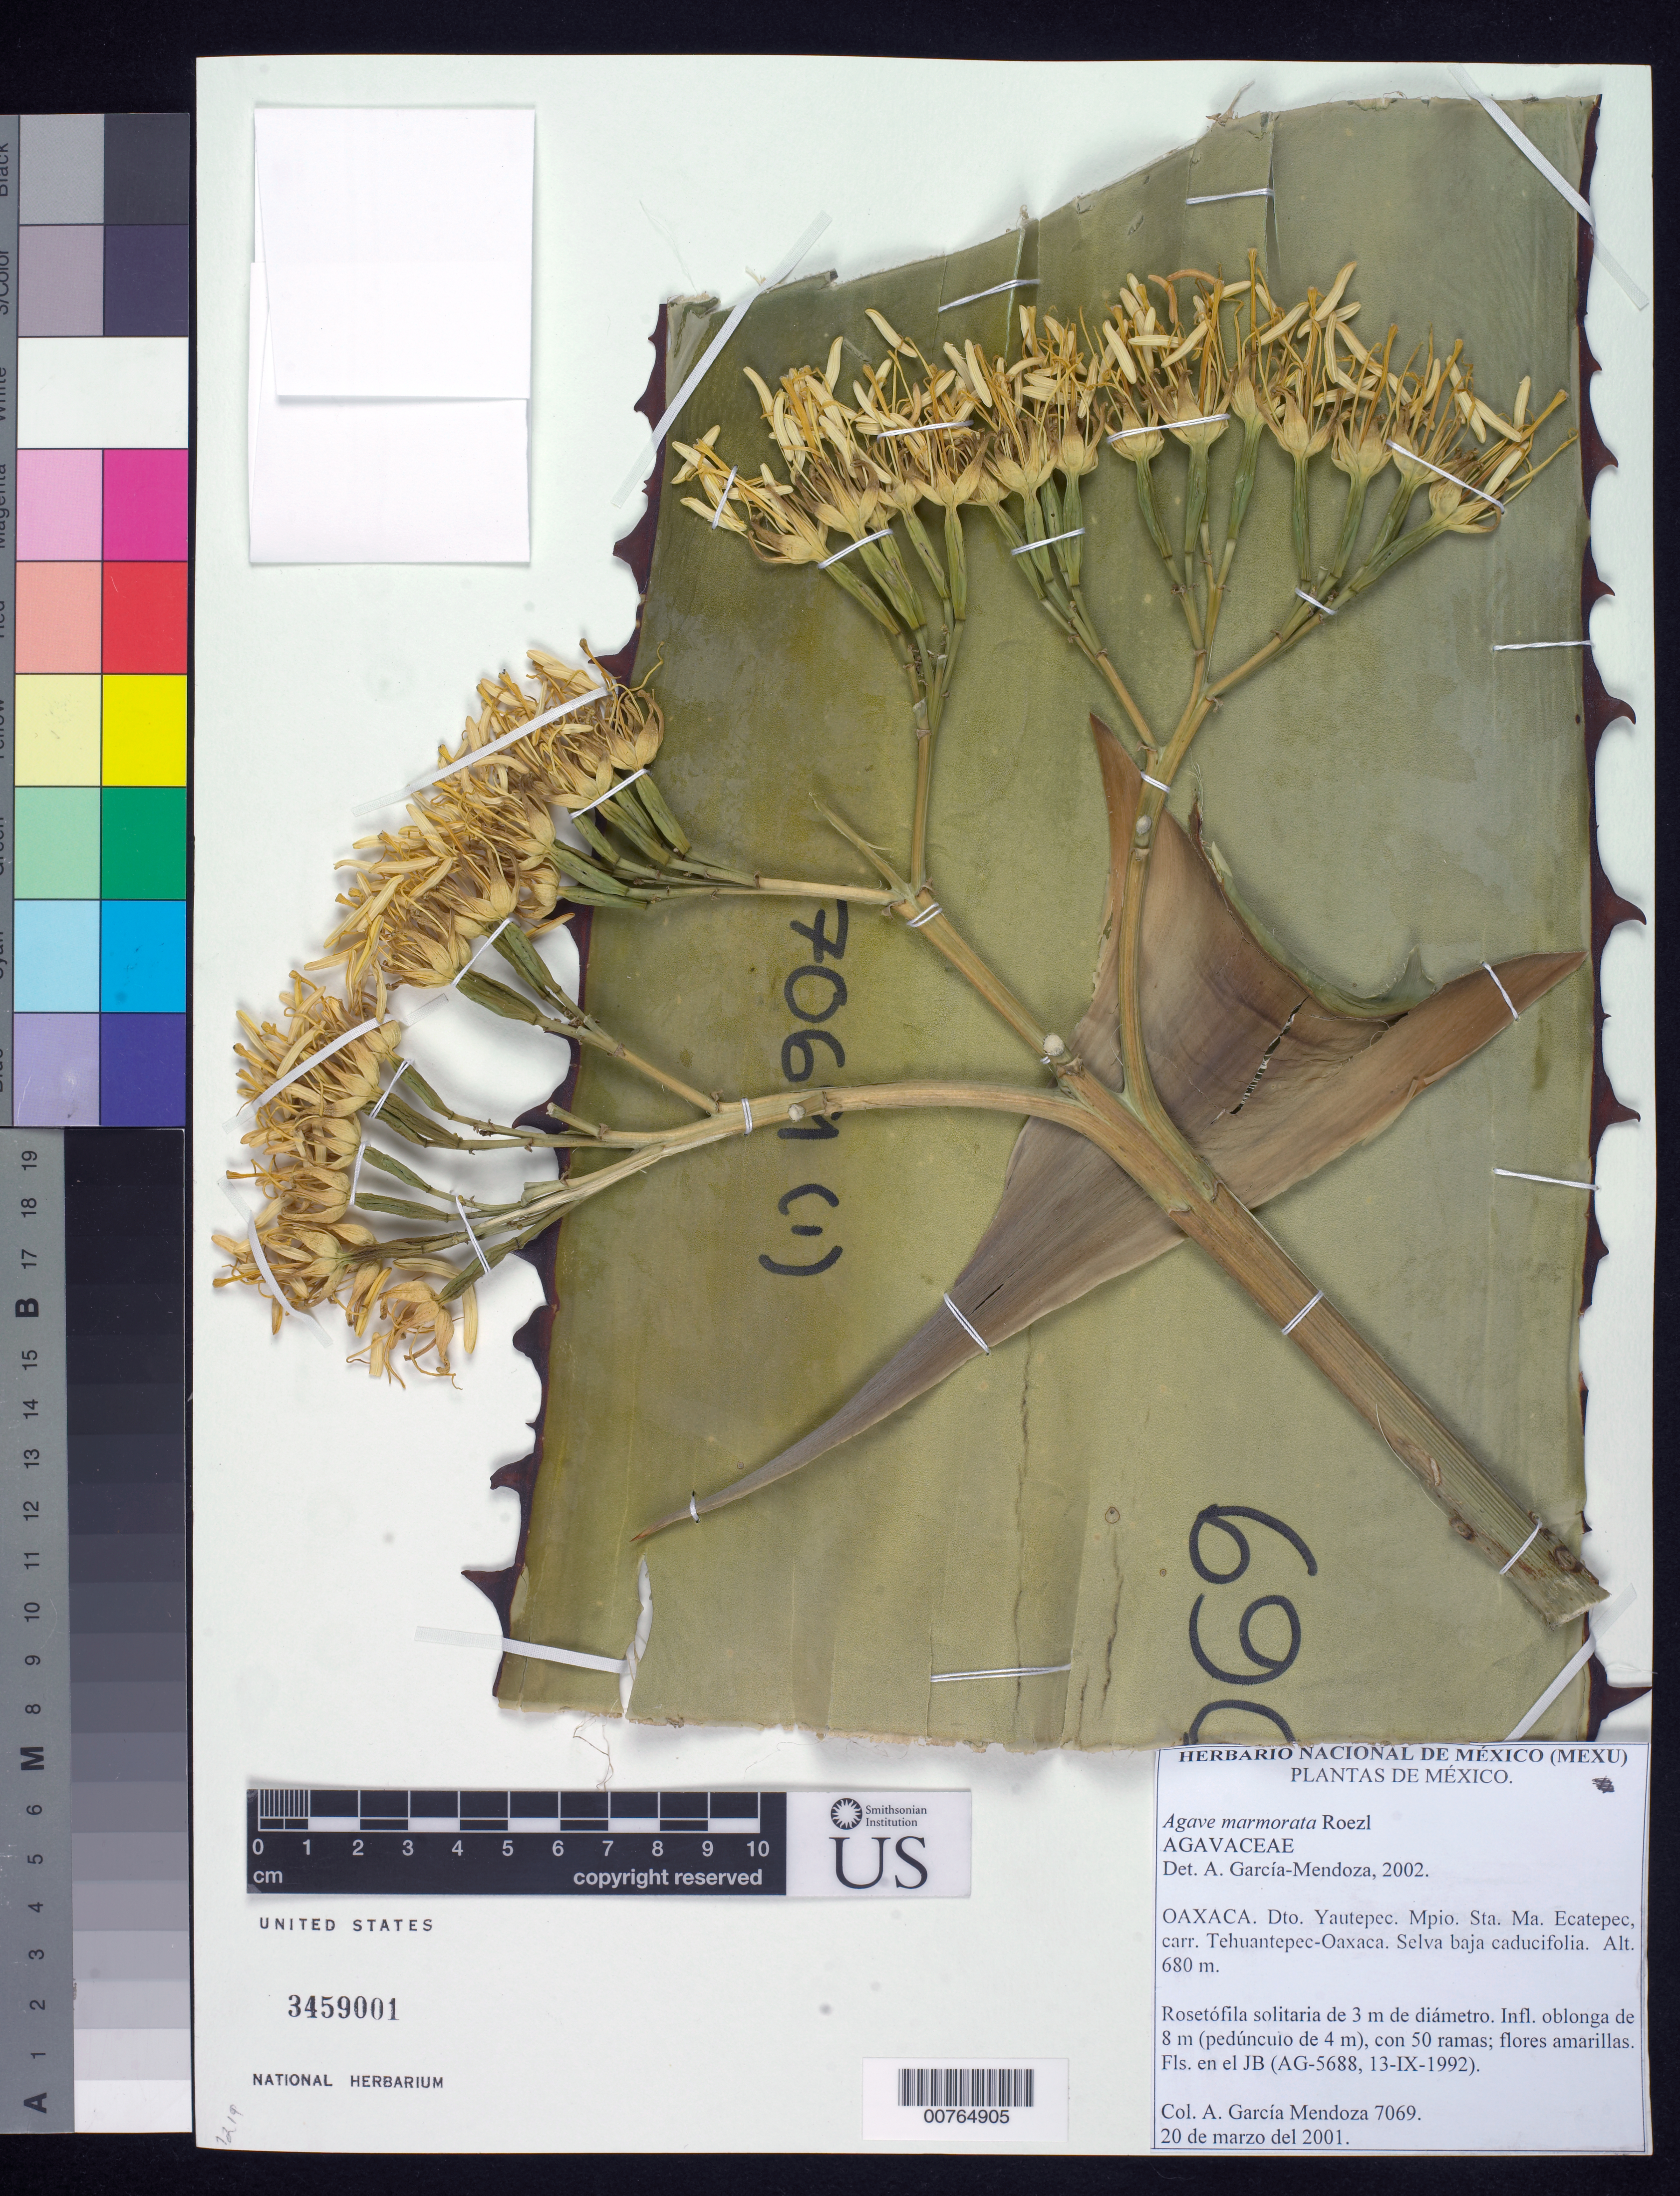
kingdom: Plantae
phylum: Tracheophyta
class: Liliopsida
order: Asparagales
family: Asparagaceae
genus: Agave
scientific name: Agave marmorata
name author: Roezl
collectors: A. García-Mendoza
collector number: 7069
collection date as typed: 20 Mar 2001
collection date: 2001-03-20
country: Mexico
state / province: Oaxaca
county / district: Yautepec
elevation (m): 680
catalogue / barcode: US 3459001